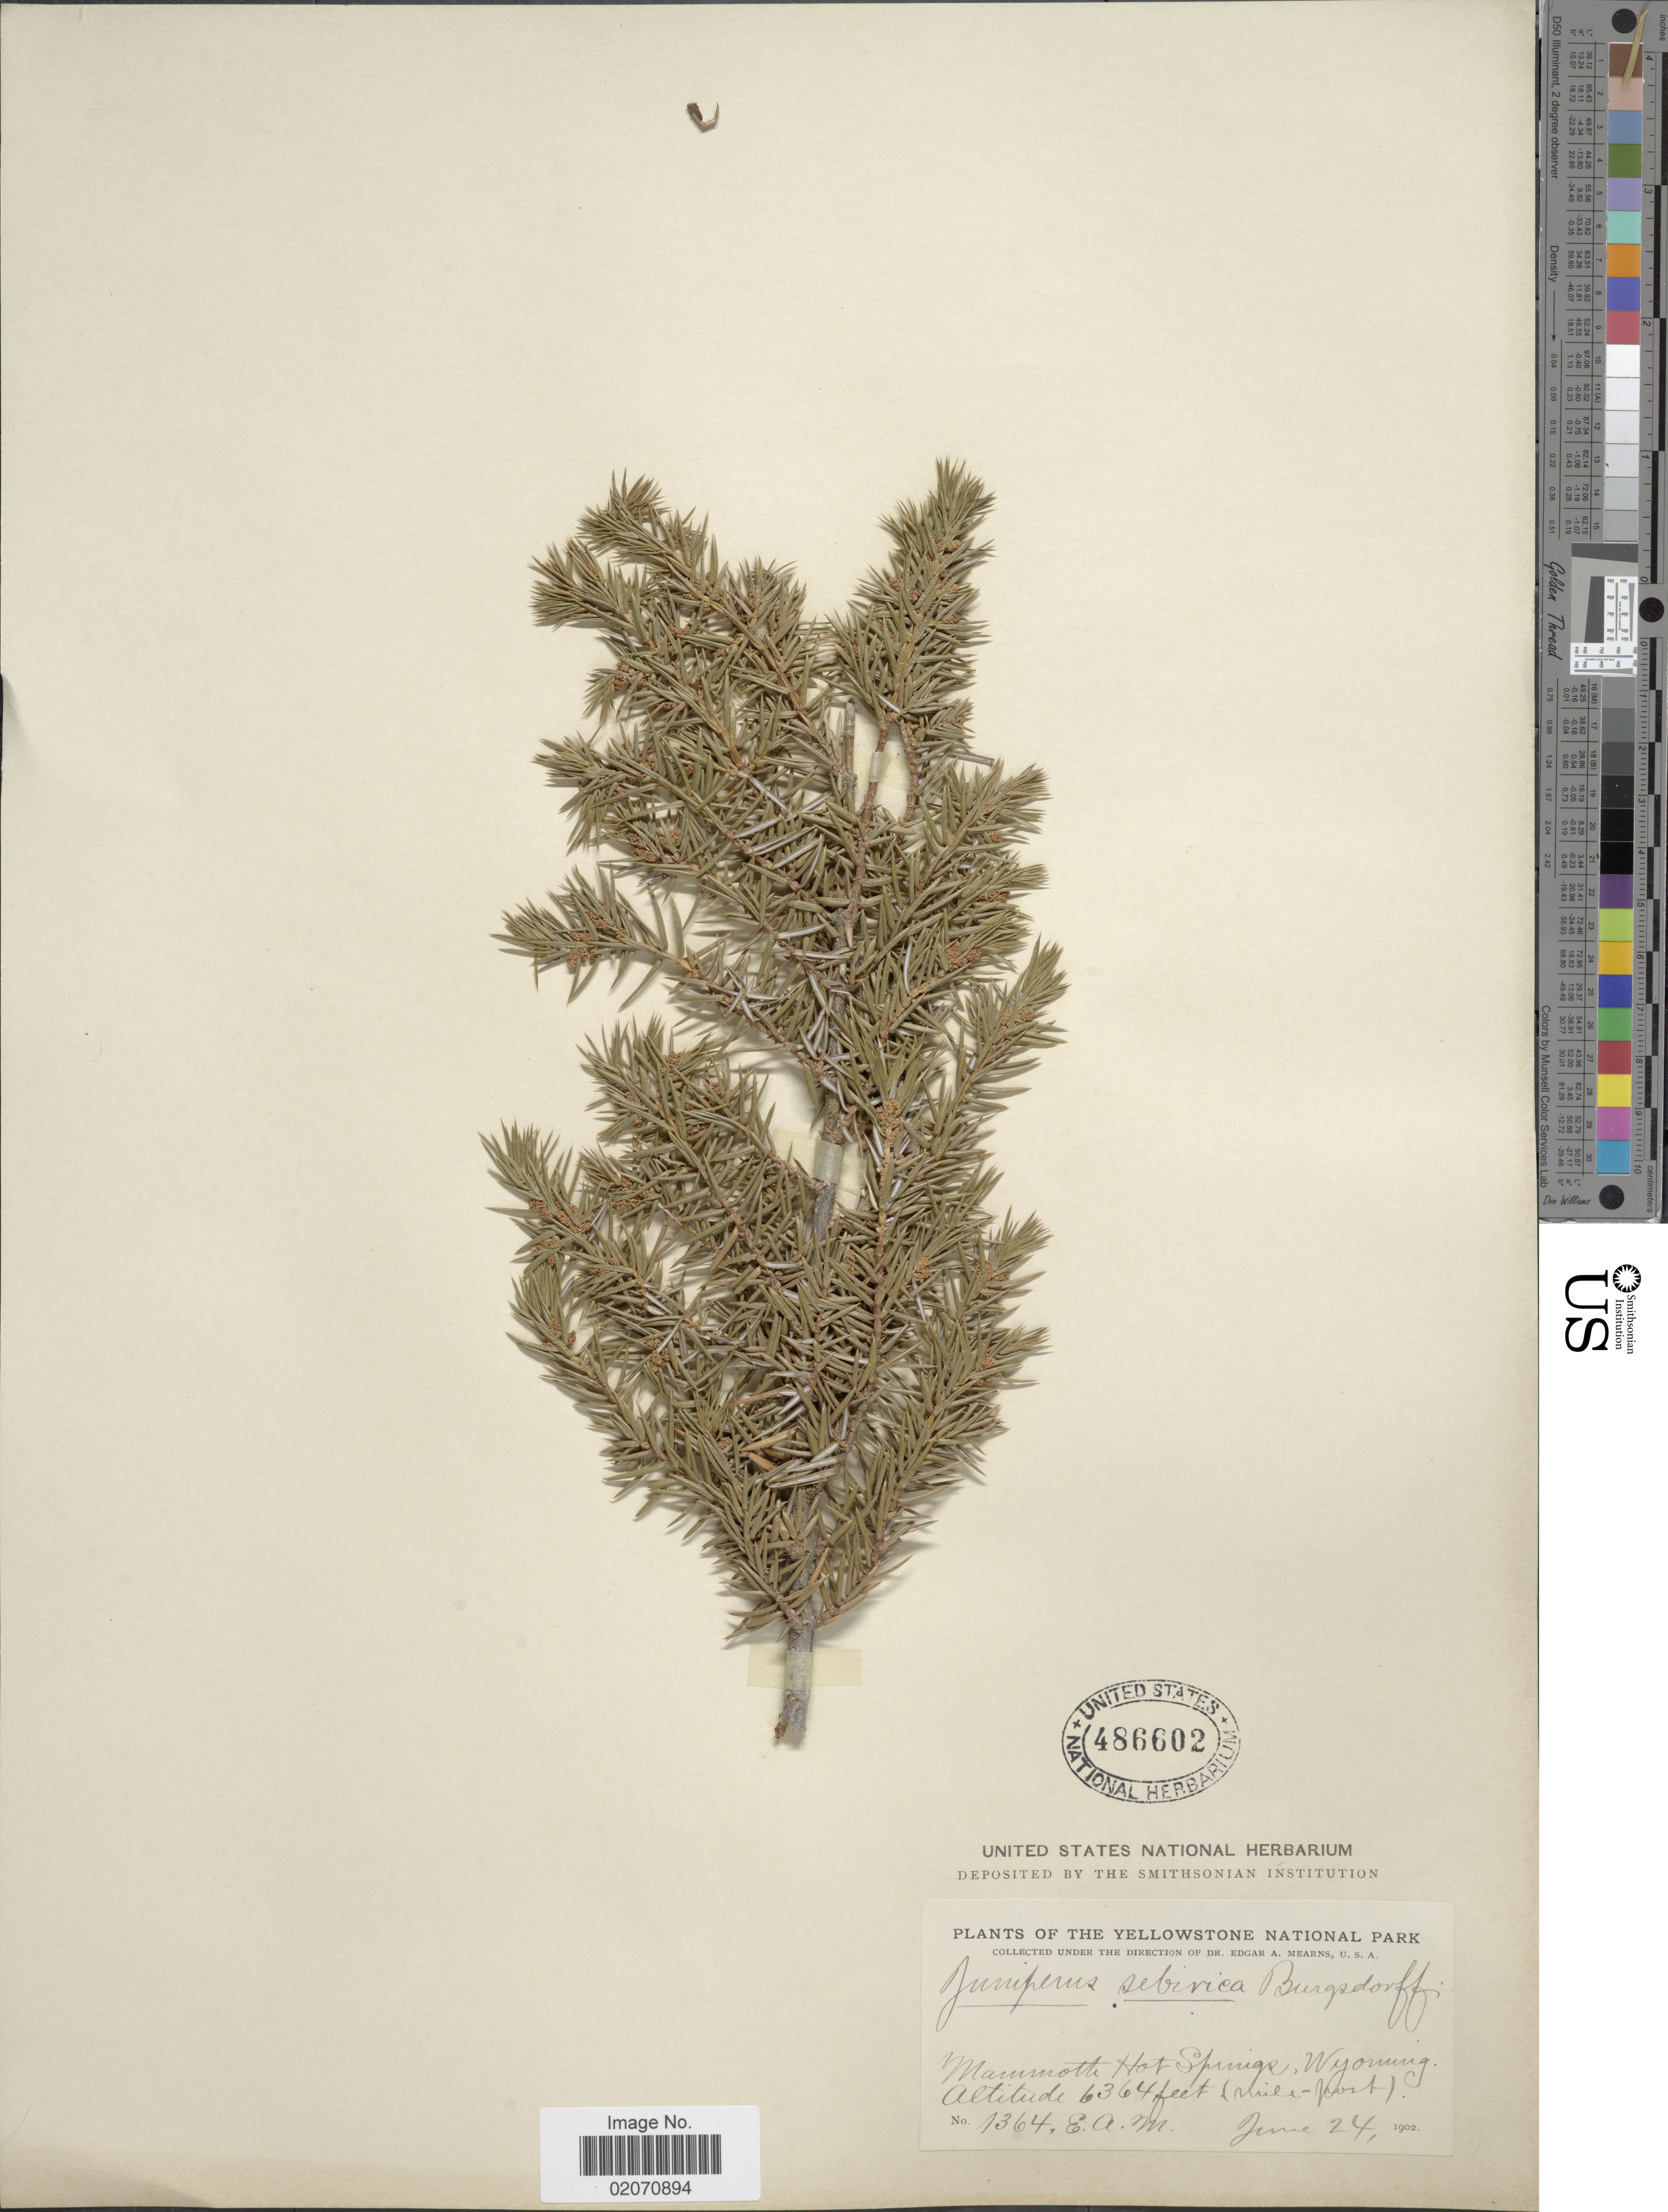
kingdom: Plantae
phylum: Tracheophyta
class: Pinopsida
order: Pinales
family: Cupressaceae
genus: Juniperus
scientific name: Juniperus communis subsp. nana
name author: (Willd.) Syme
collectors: E. A. Mearns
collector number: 1364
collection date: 1902-06-24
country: United States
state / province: Wyoming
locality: Mammoth Hot Springs (mile-port) Yellowstone National Park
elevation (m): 1940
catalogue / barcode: US 486602